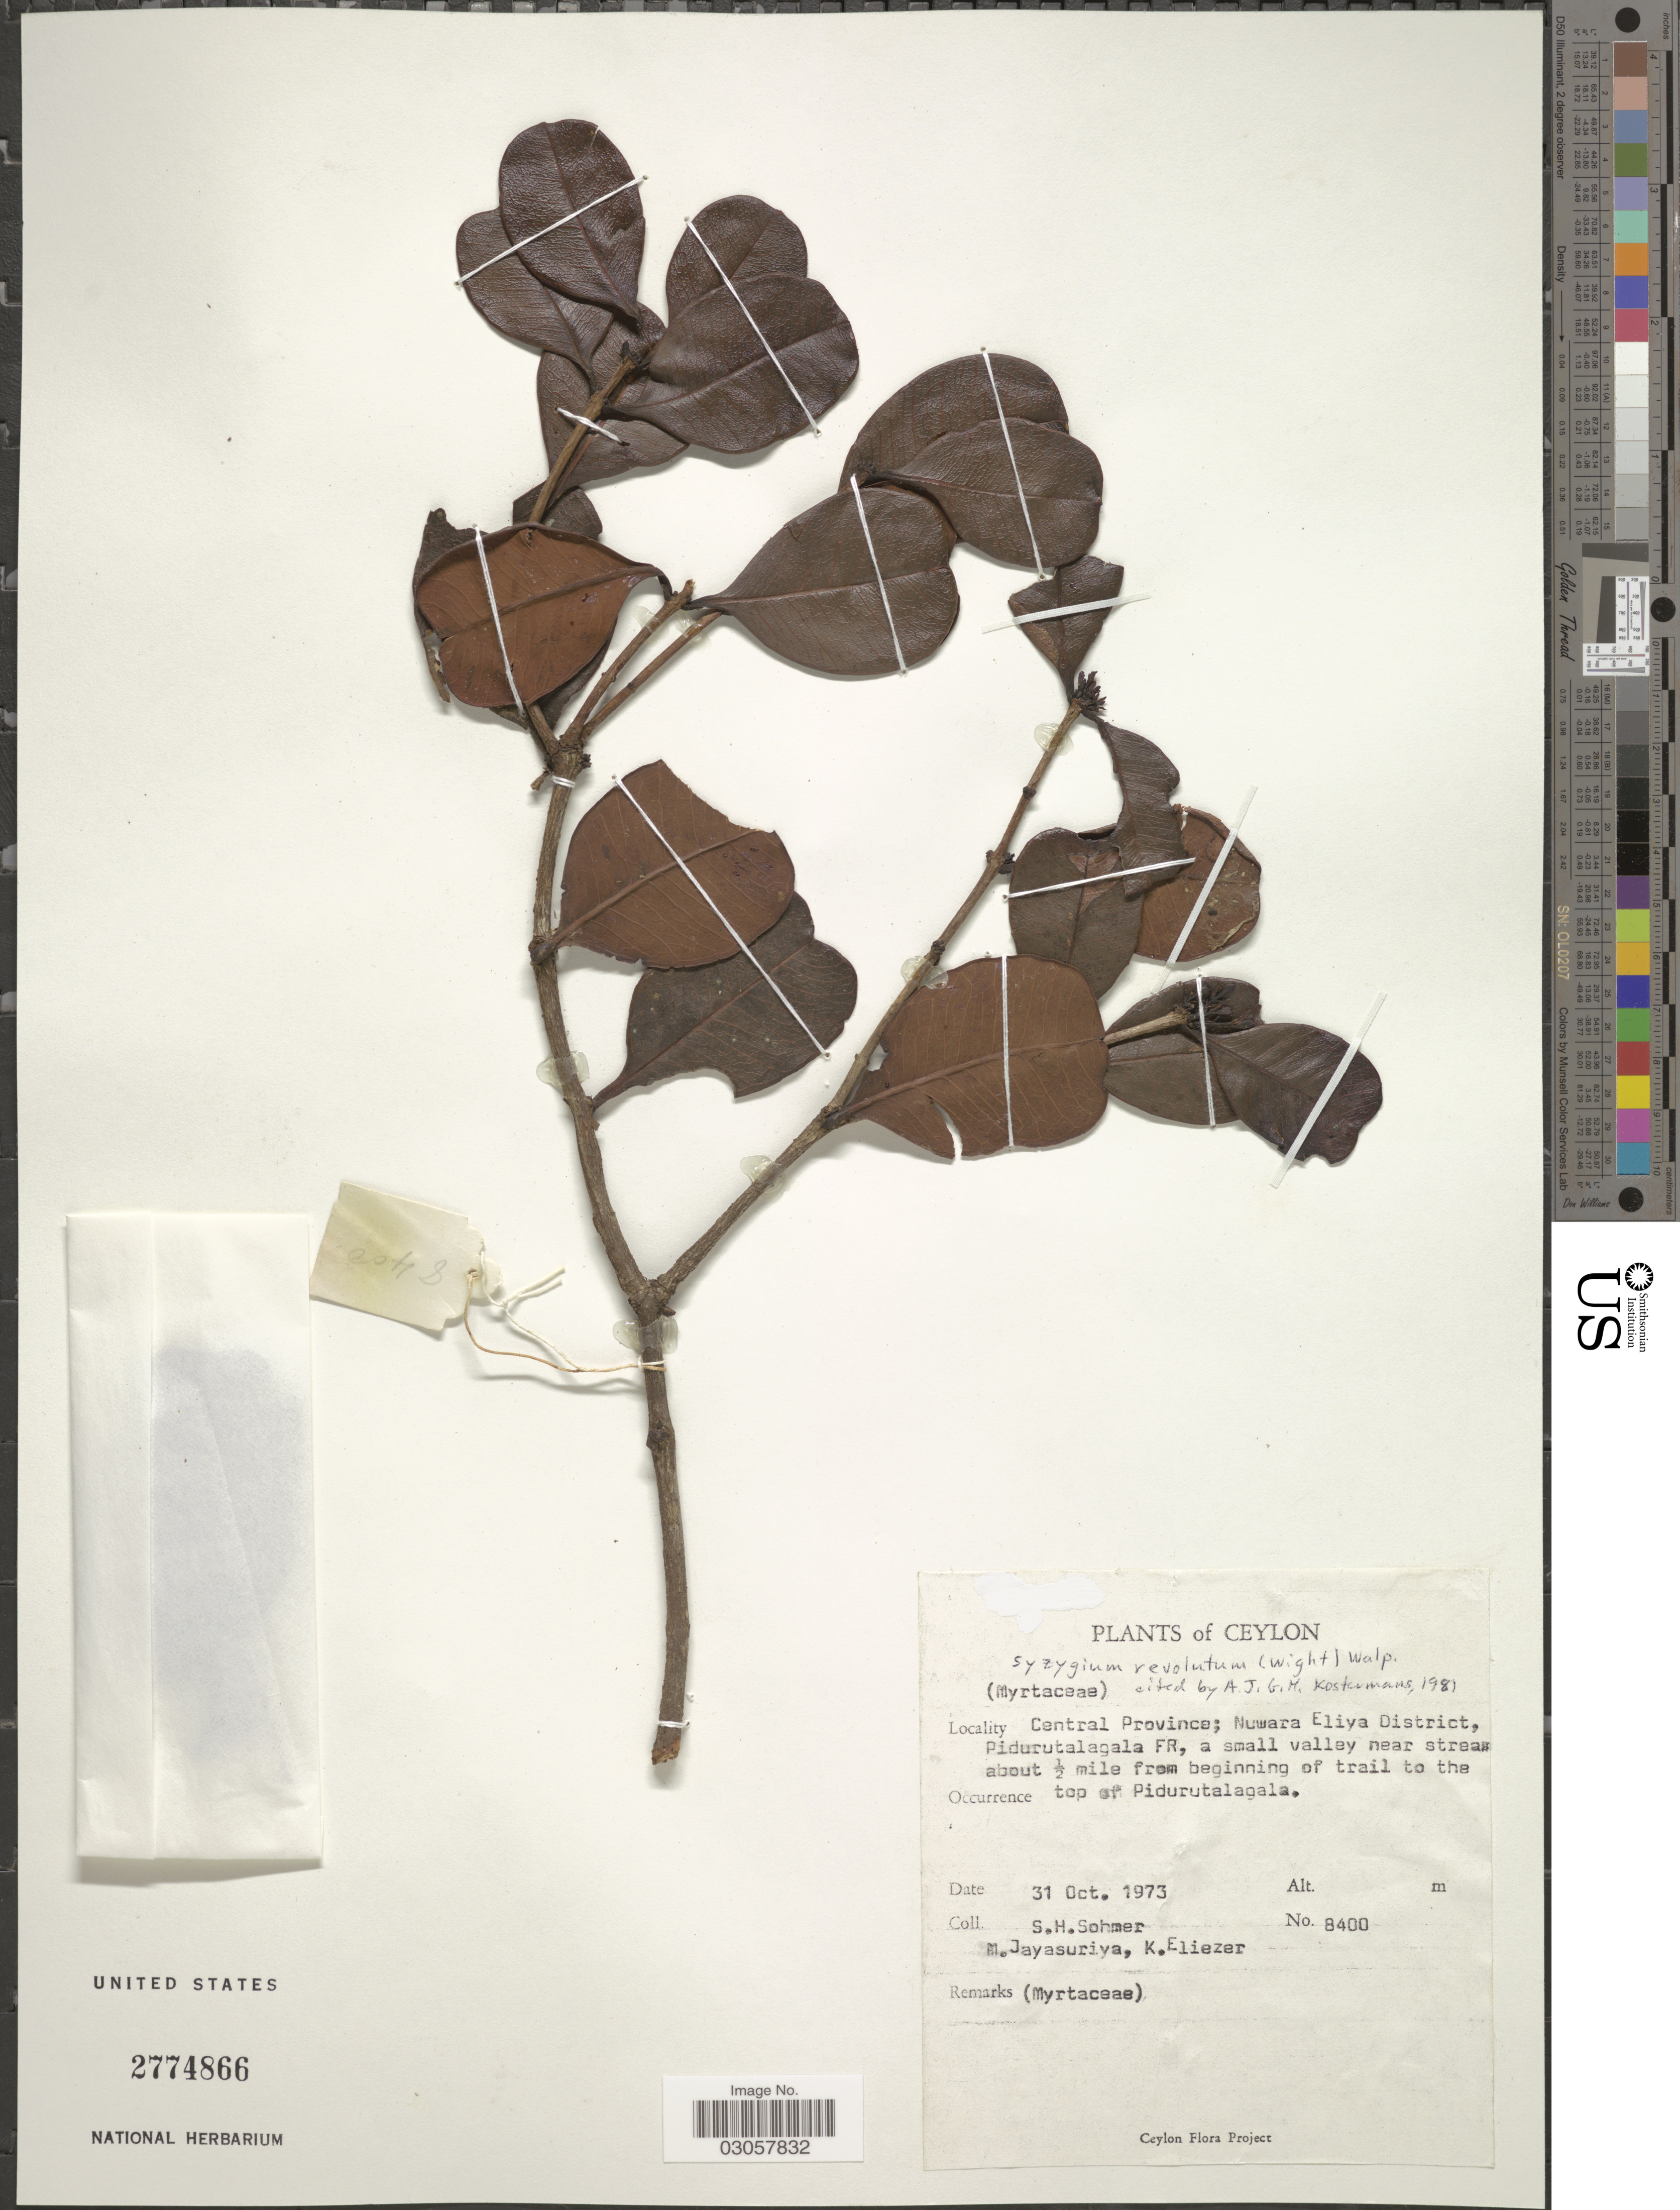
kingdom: Plantae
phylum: Tracheophyta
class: Magnoliopsida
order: Myrtales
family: Myrtaceae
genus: Syzygium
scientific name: Syzygium revolutum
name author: (Wight) Walp.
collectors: S. H. Sohmer, M. Jayasuriya & K. Eliezer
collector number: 8400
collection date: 1973-10-31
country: Sri Lanka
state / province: Central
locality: Ceylon. Nuwara Eliya District, Pidurutalagala FR, a small valley near stream about ½ mile from beginning trail to the top of Pidurutalagala.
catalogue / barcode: US 2774866